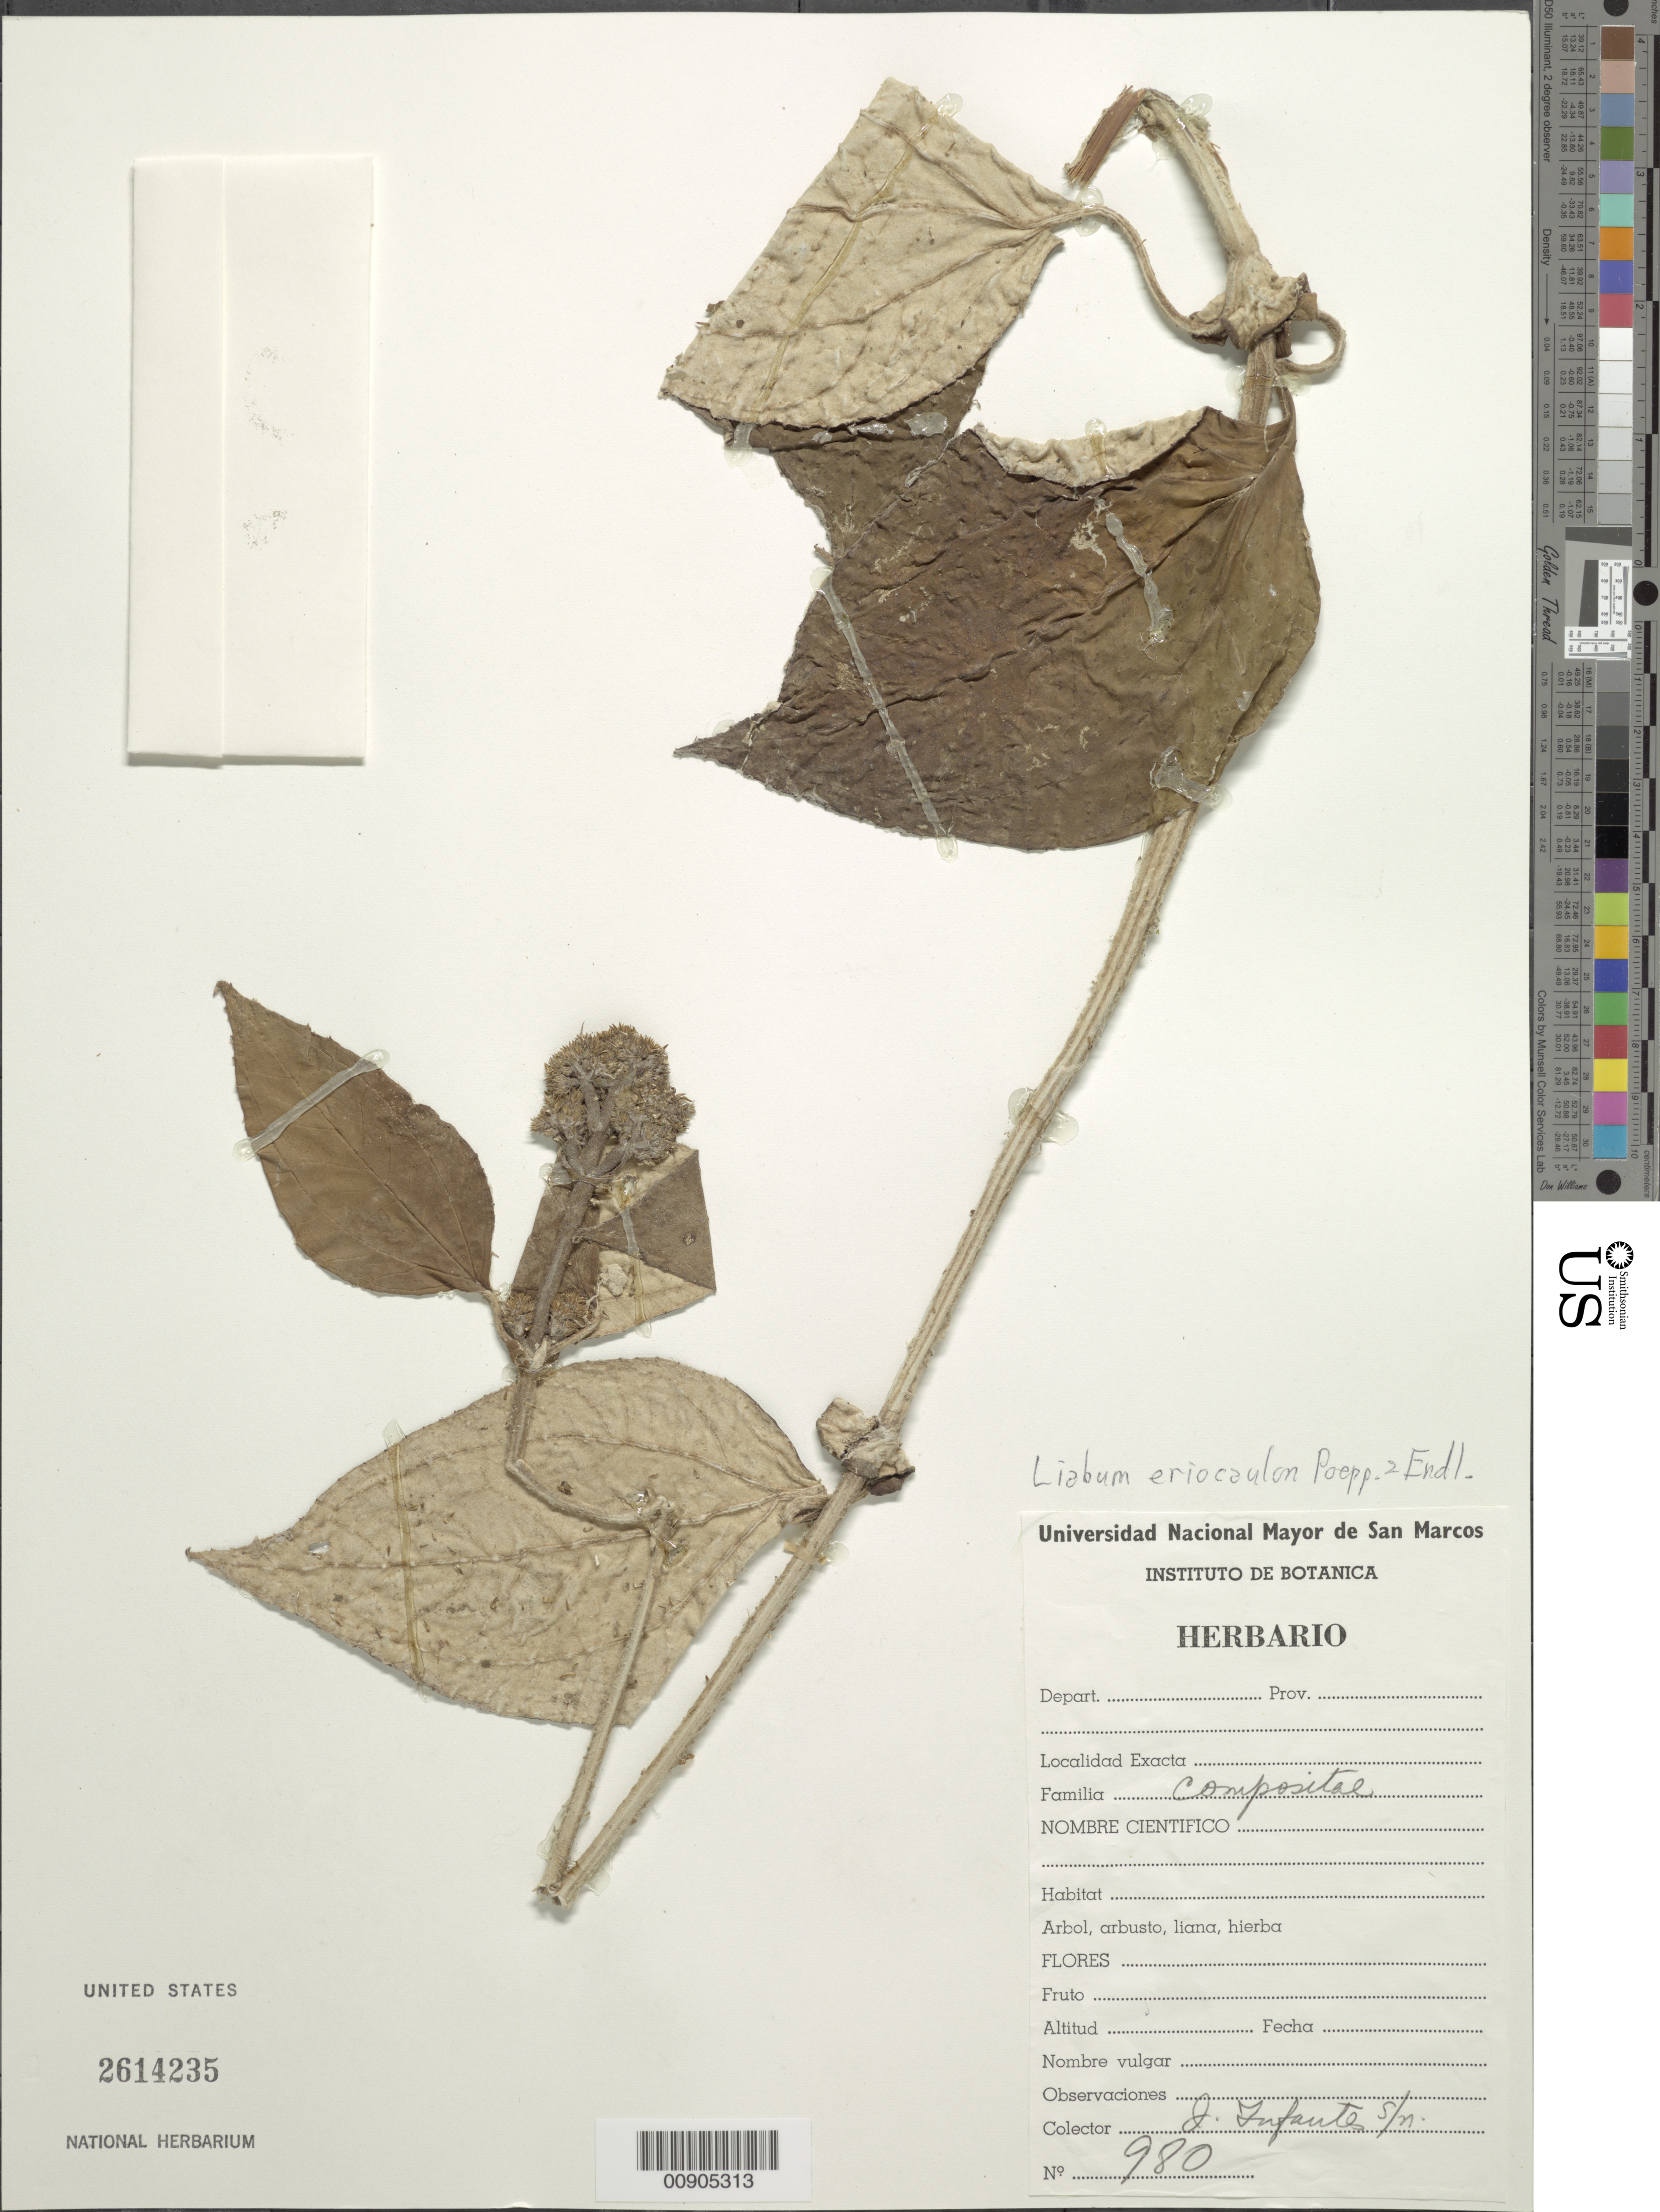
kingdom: Plantae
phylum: Tracheophyta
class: Magnoliopsida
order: Asterales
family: Asteraceae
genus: Liabum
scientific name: Liabum eriocaulon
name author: Poepp. & Endl.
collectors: J. Infantes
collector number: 980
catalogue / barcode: US 2614235